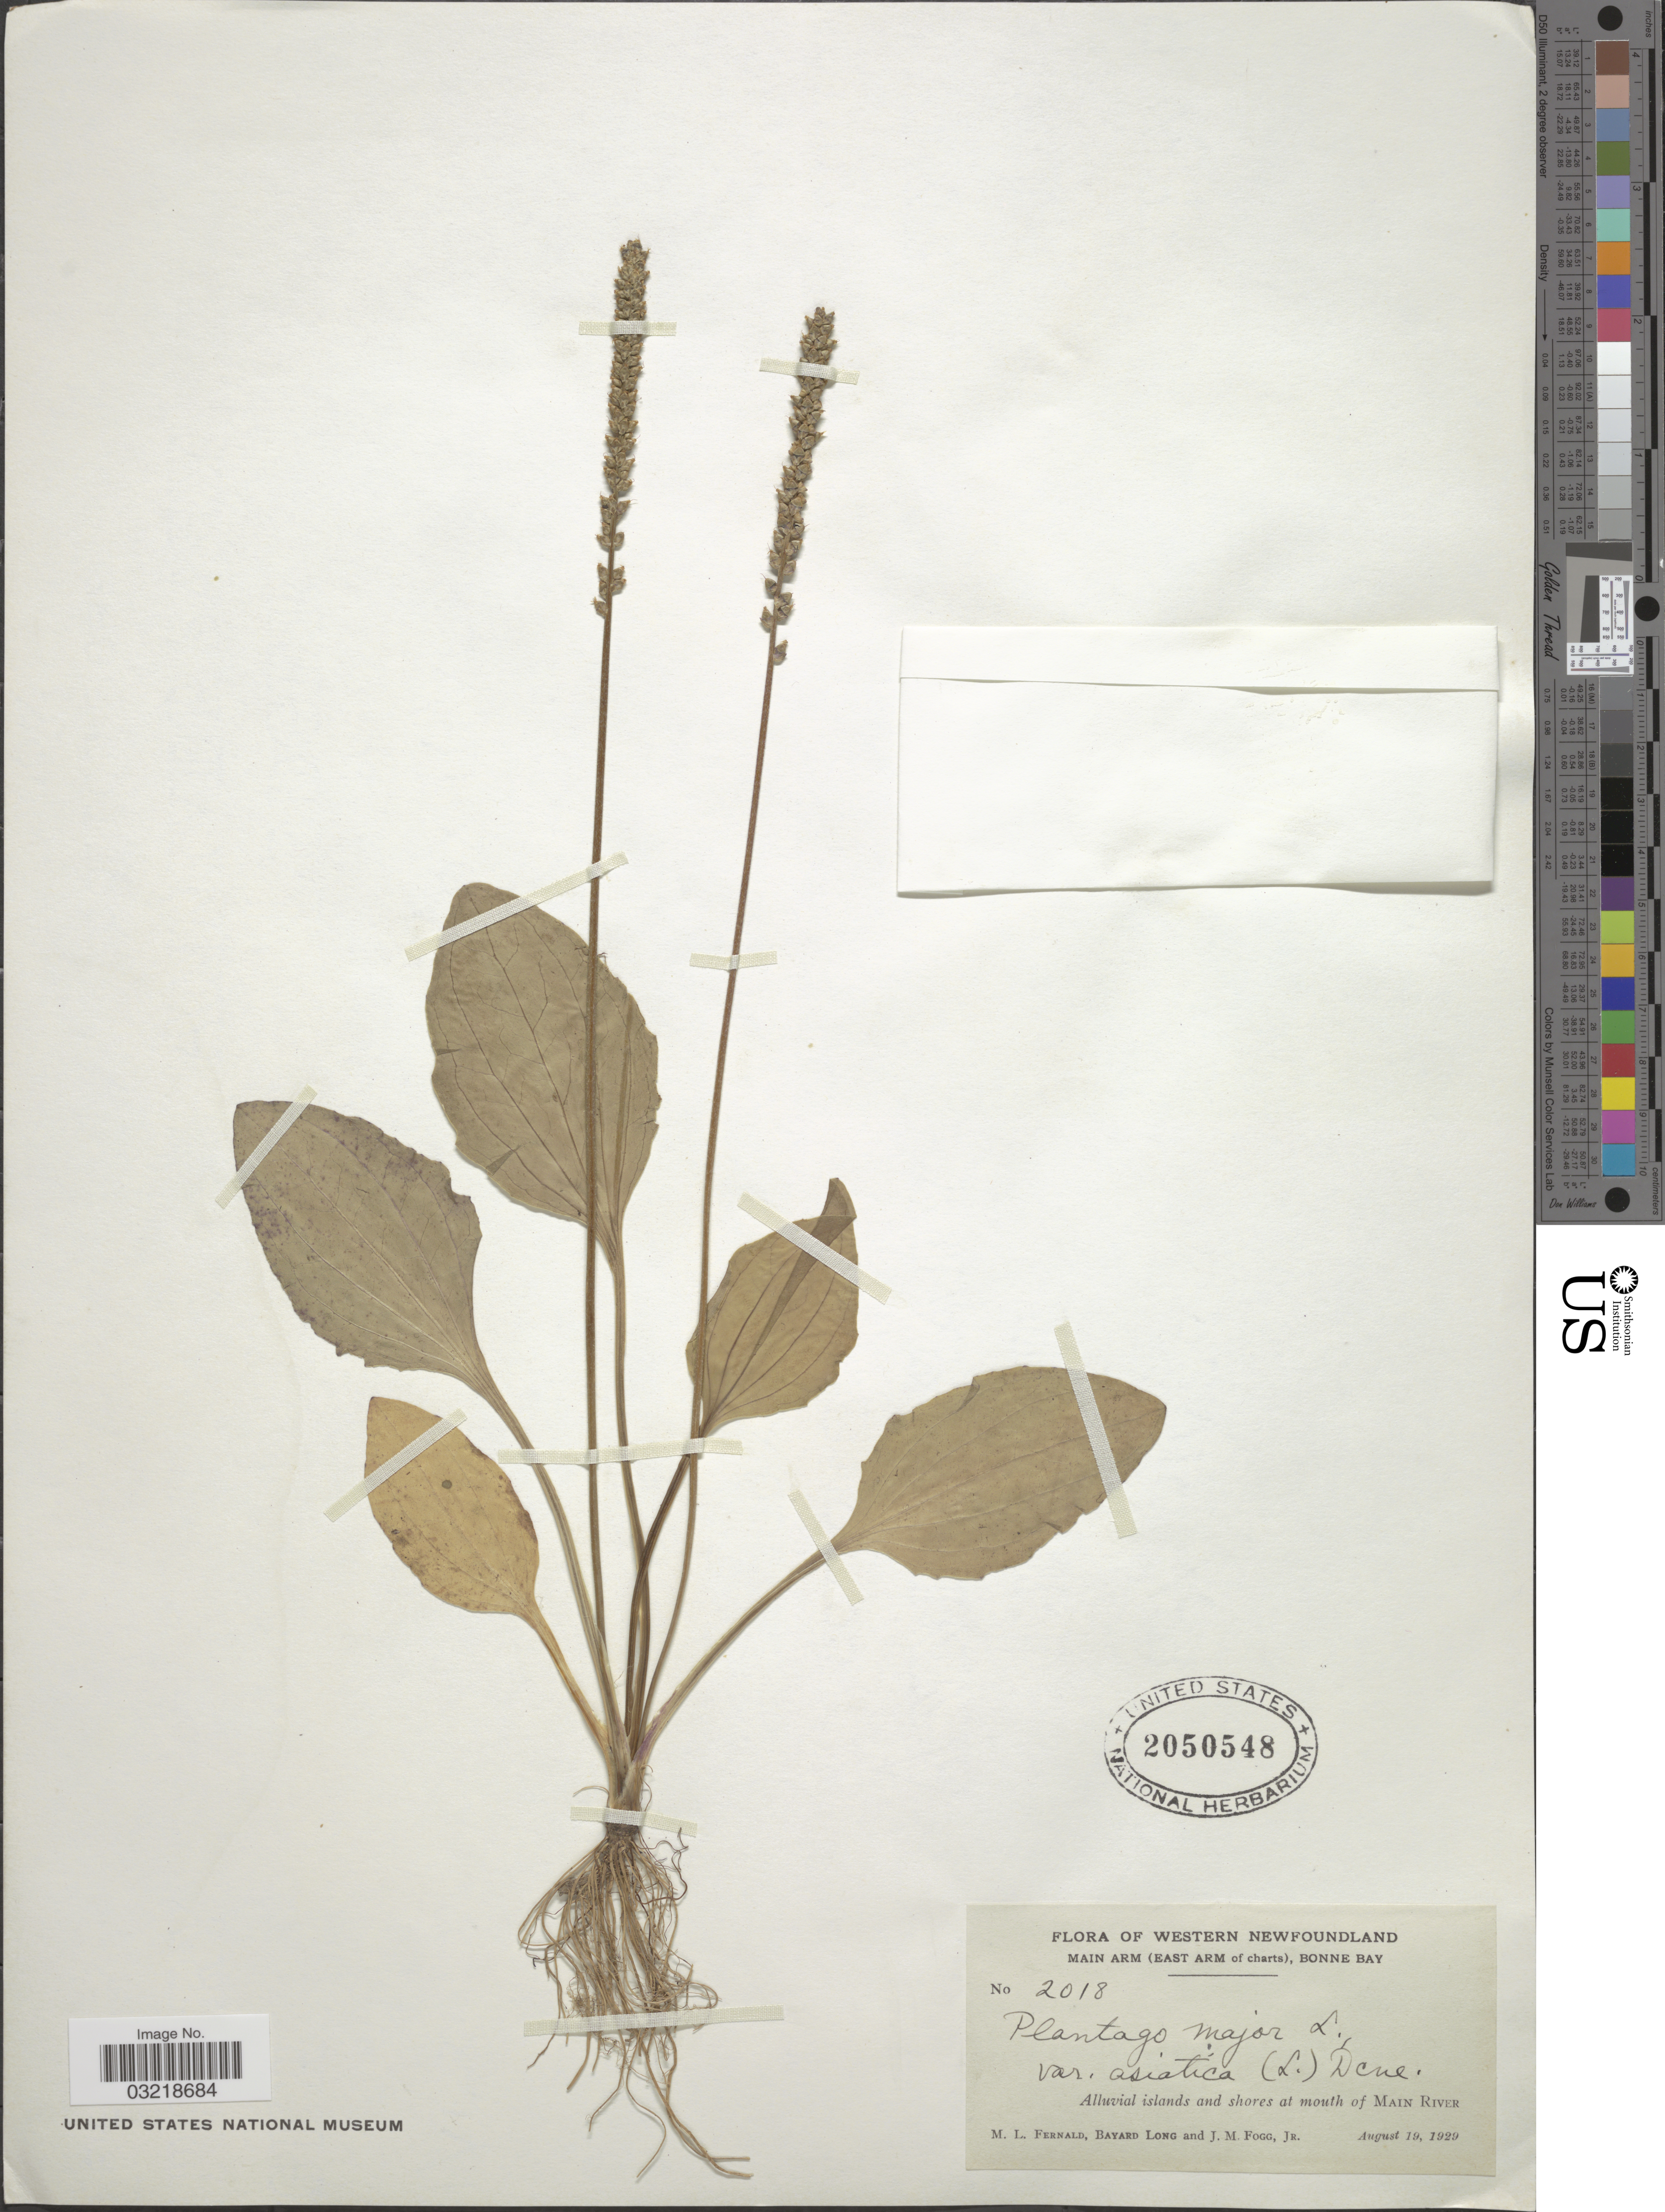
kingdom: Plantae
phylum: Tracheophyta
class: Magnoliopsida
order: Lamiales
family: Plantaginaceae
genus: Plantago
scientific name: Plantago major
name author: L.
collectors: M. L. Fernald, B. Long & J. Fogg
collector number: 2018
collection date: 1929-08-19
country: Canada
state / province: Newfoundland and Labrador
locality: Western Newfoundland. Main Arm (East Arm of charts), Bonne Bay. Alluvial islands and shores at mouth of Main River.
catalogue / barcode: US 2050548